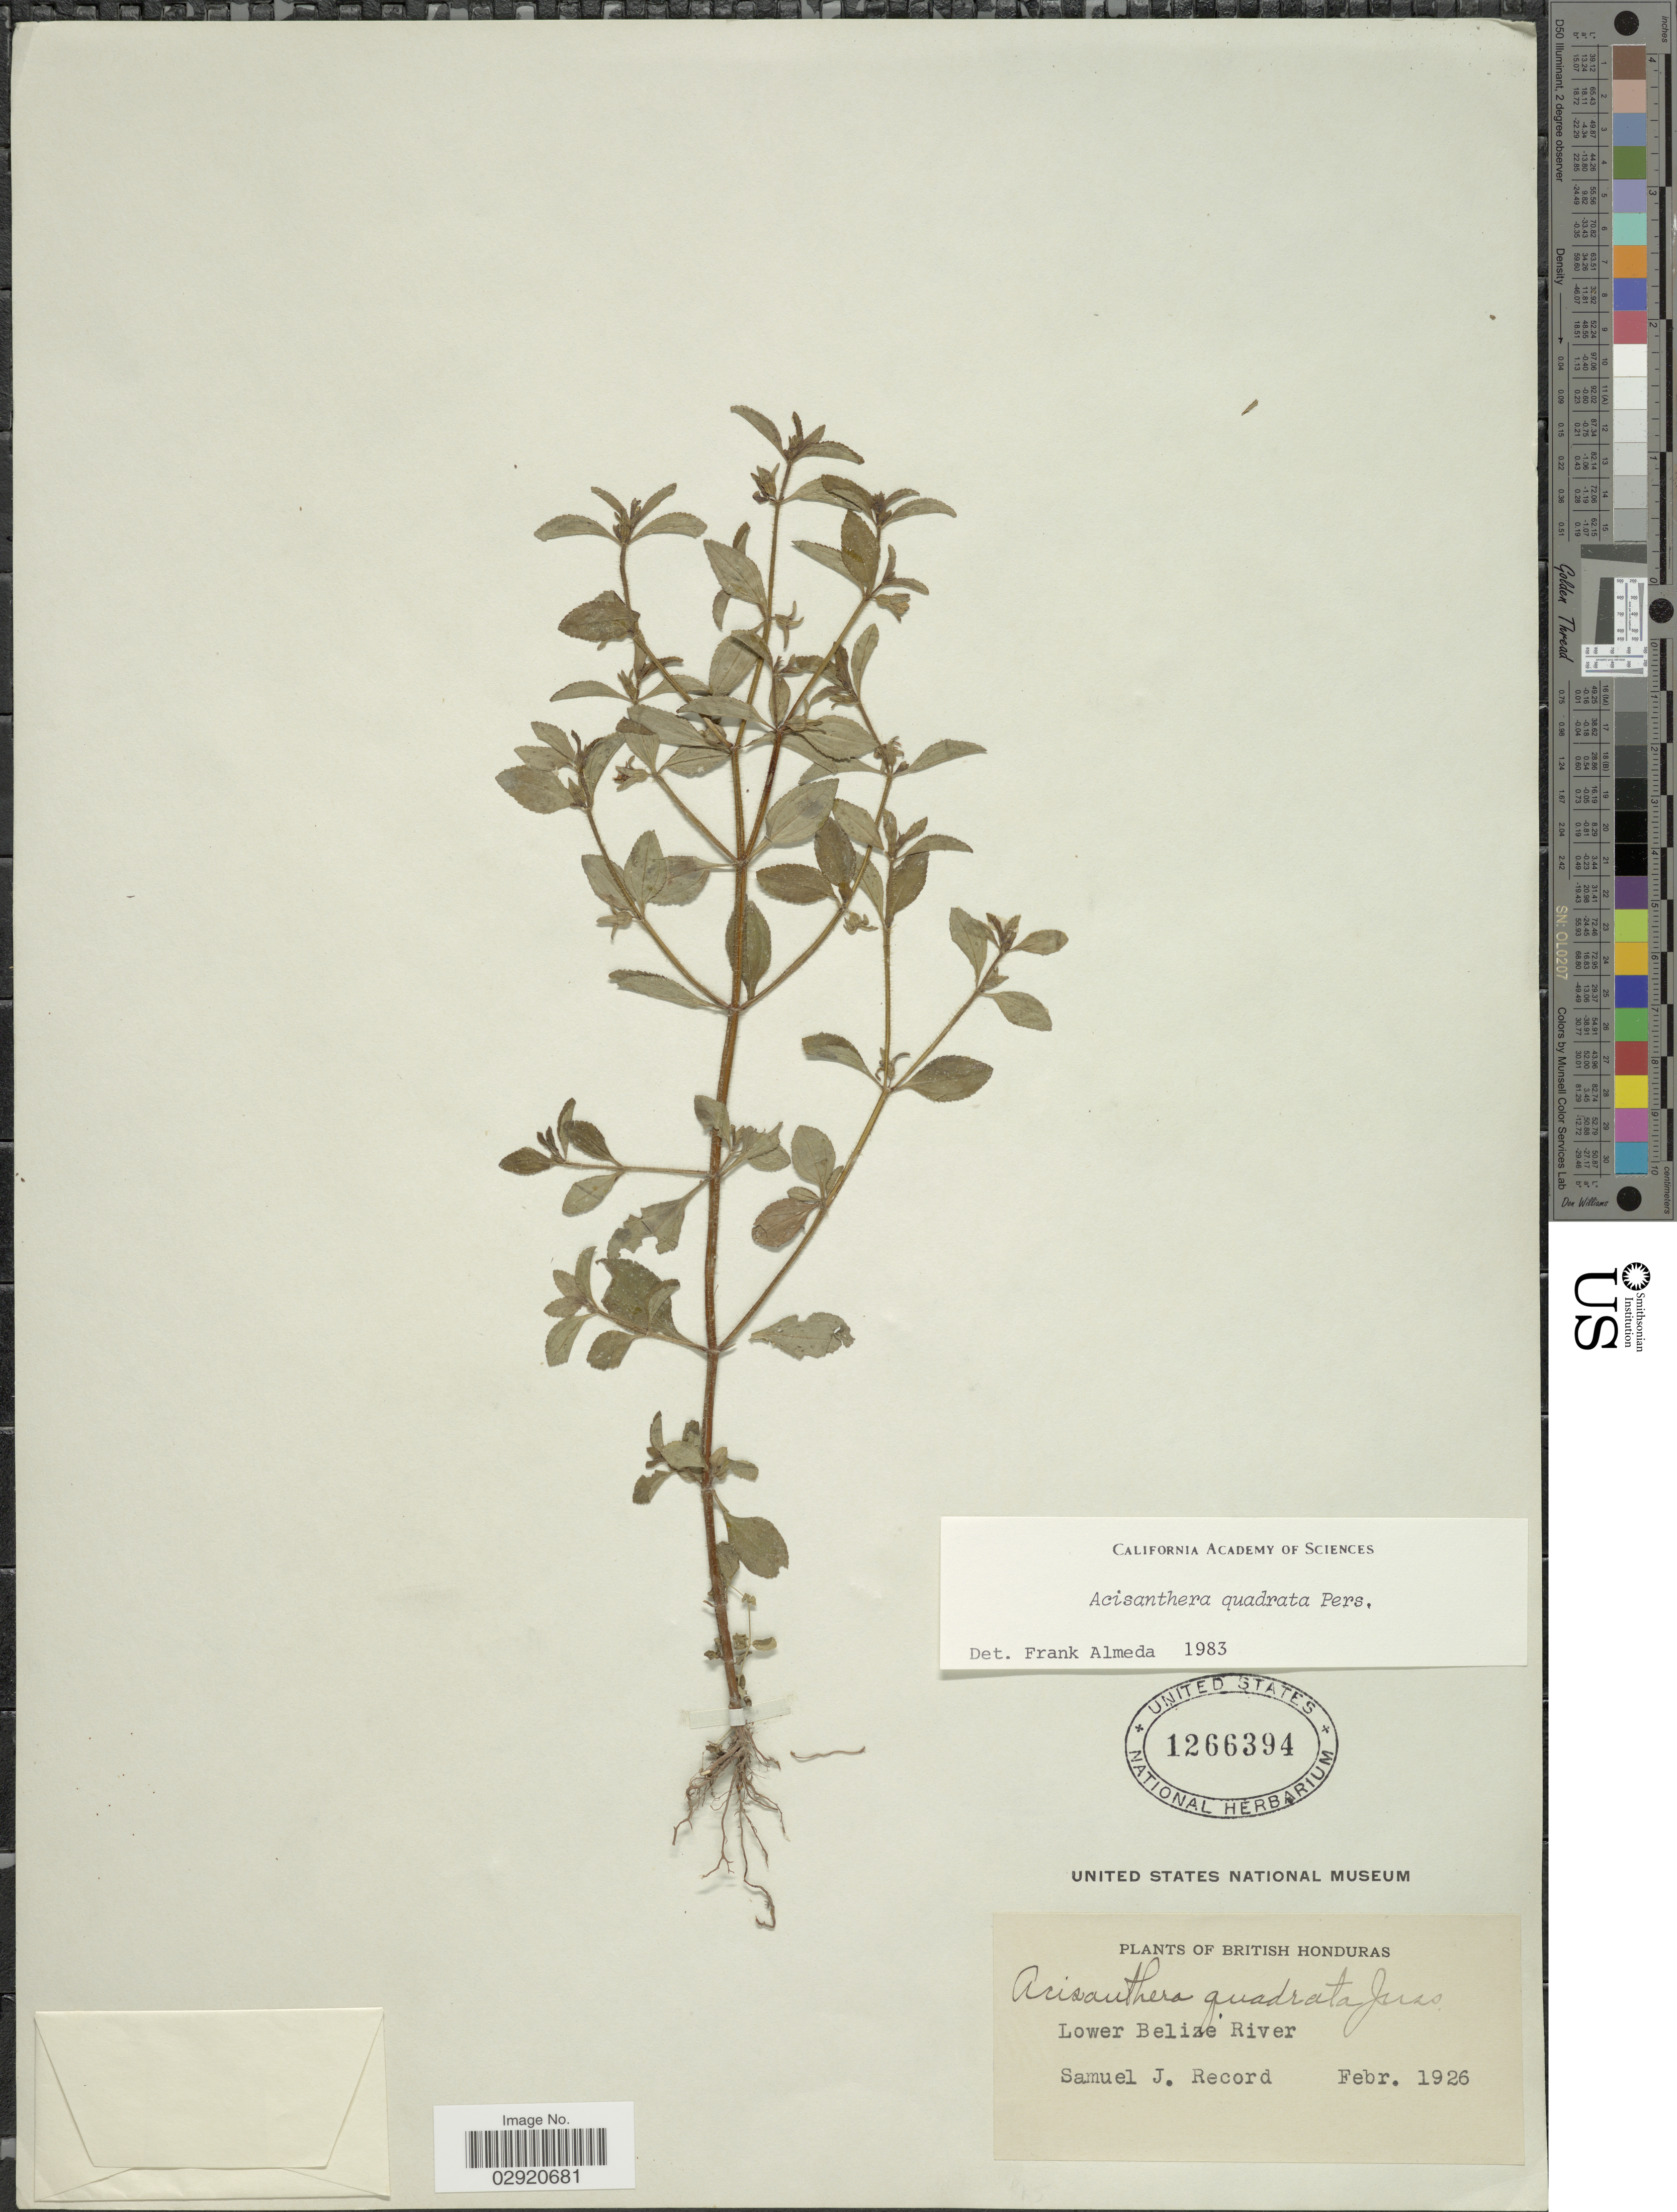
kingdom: Plantae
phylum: Tracheophyta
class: Magnoliopsida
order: Myrtales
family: Melastomataceae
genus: Acisanthera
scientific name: Acisanthera erecta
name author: Gleason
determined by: Nunes da Silva, Diego, (RB), Jardim Botanico do Rio de Janeiro - Herbario (BRAZIL)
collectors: S. J. Record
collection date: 1926-02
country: Belize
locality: British Honduras. Lower Belize River.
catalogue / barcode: US 1266394